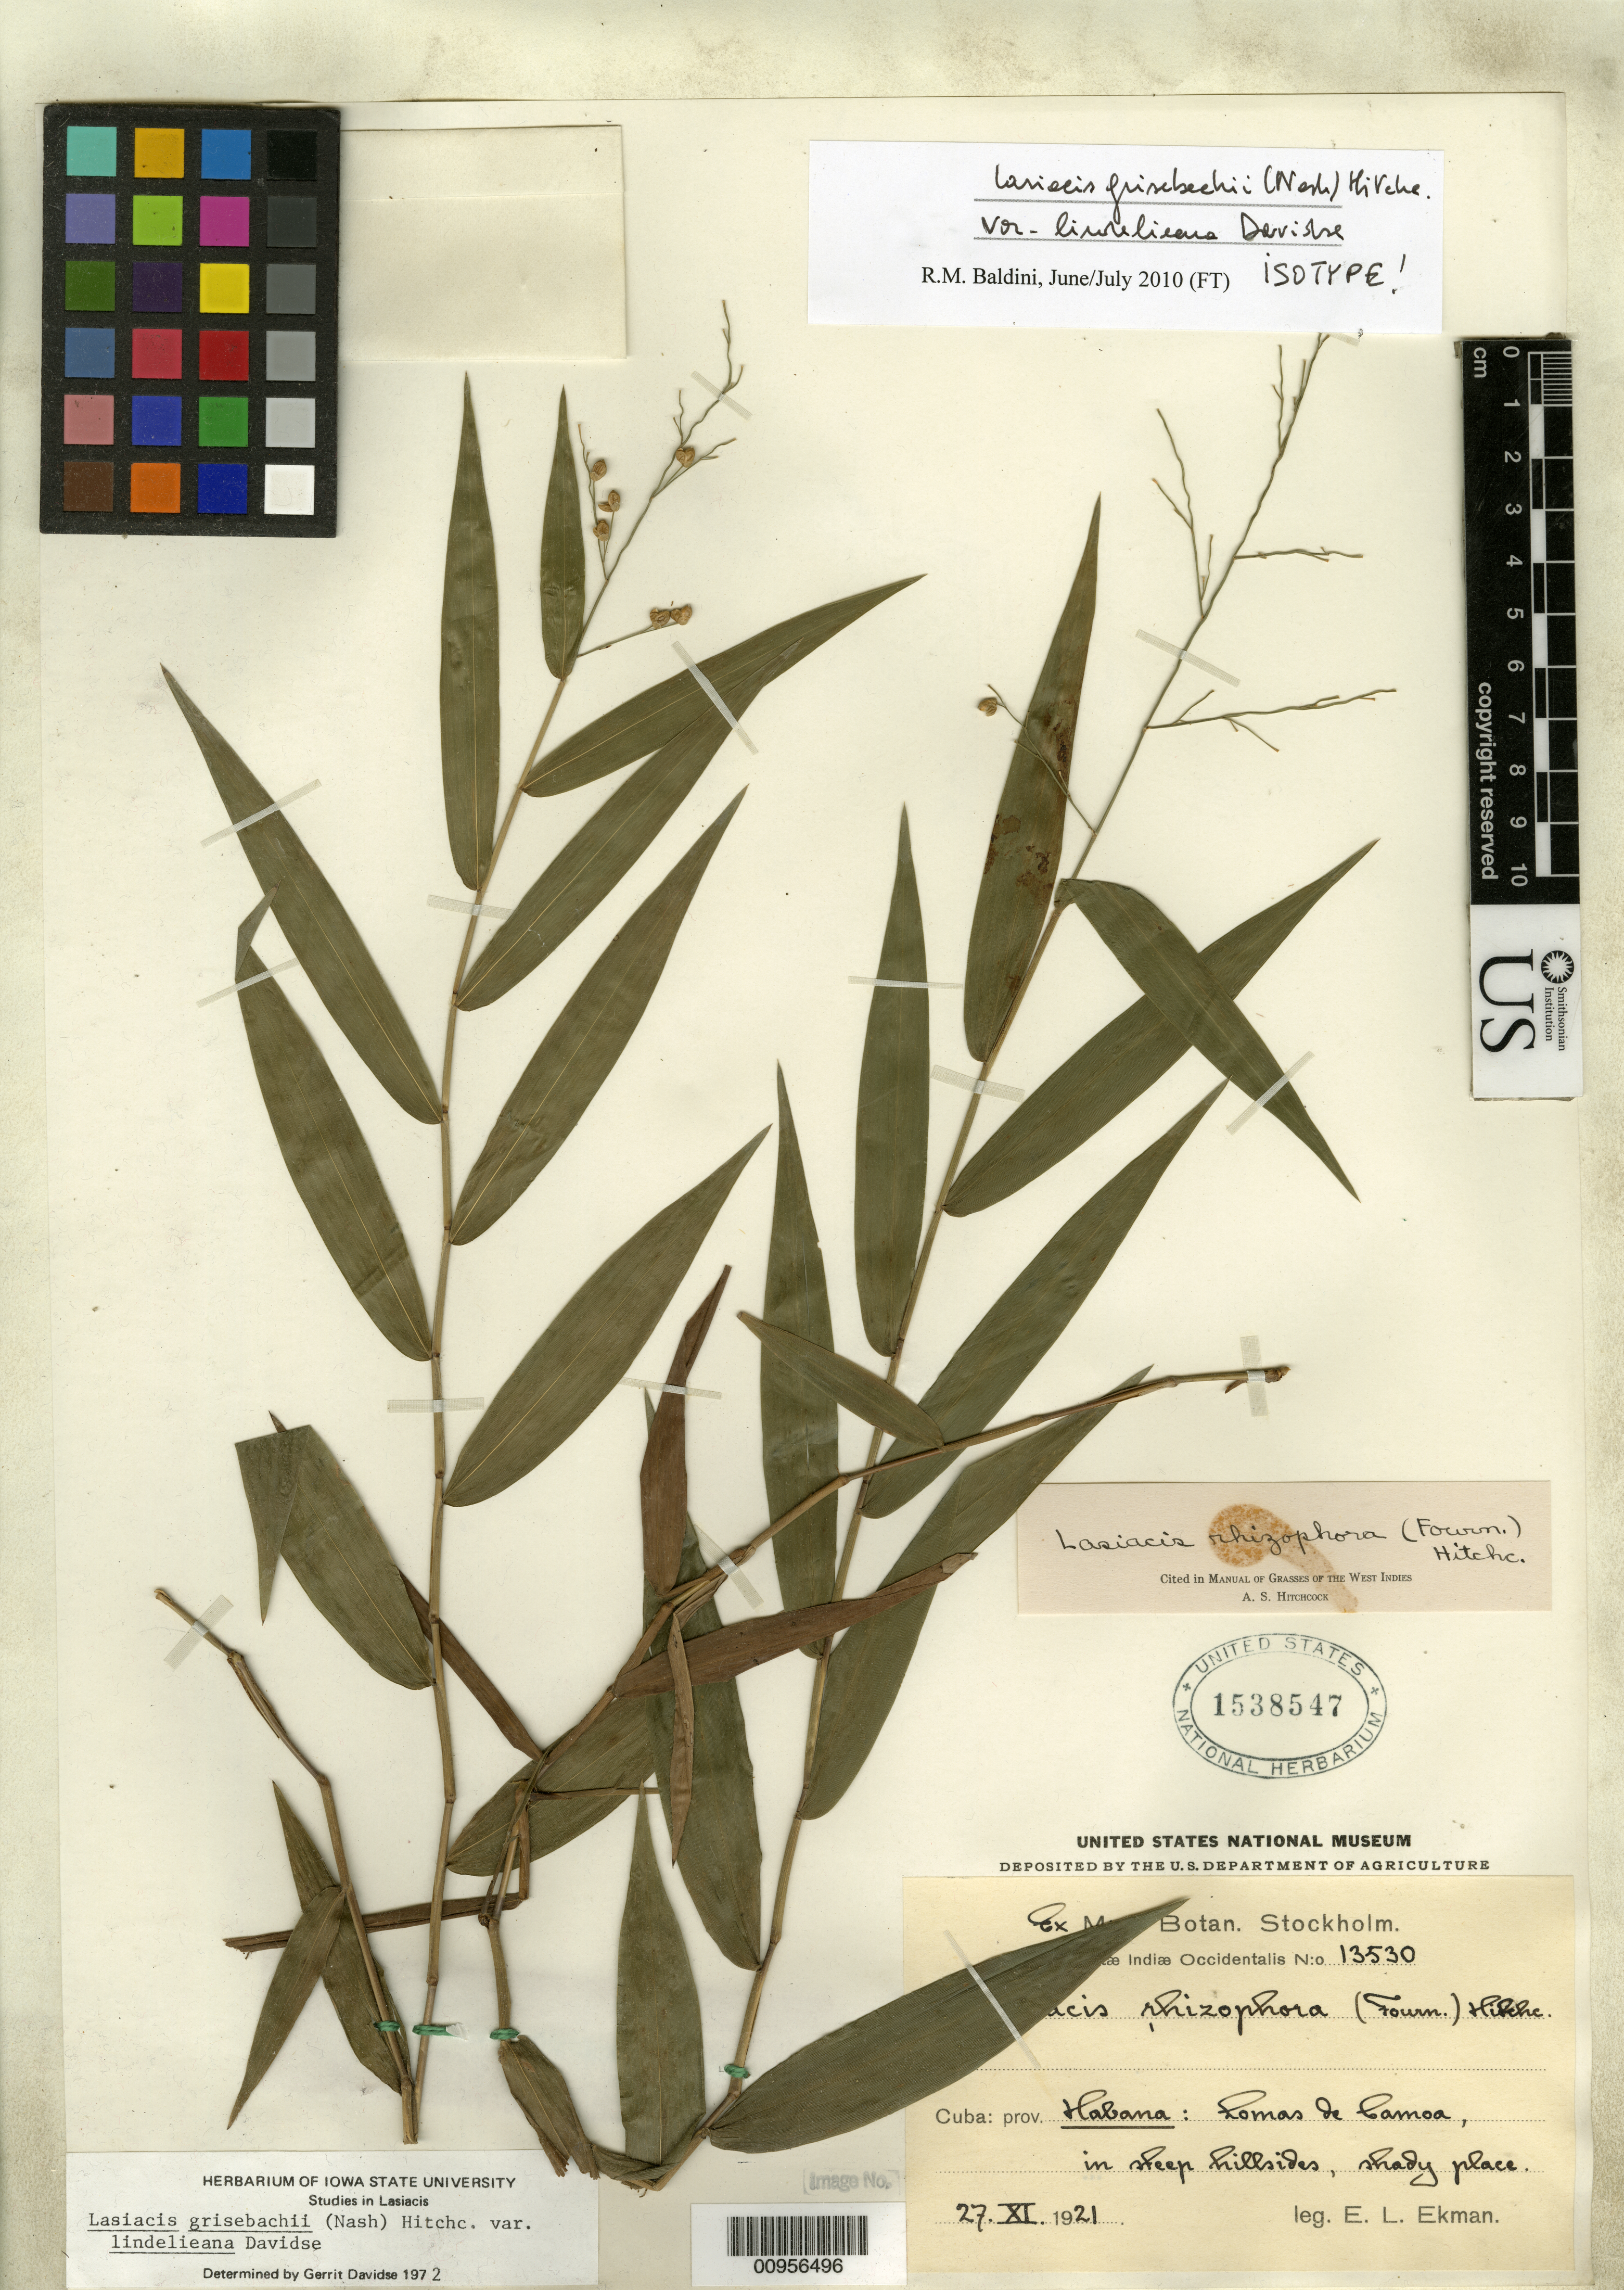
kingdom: Plantae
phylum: Tracheophyta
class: Liliopsida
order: Poales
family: Poaceae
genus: Lasiacis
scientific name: Lasiacis grisebachii var. lindelieana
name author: Davidse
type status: Isotype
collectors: E. L. Ekman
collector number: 13530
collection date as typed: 27 Nov 1921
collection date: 1921-11-27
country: Cuba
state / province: La Habana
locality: Prov. Habana, Lomas de Camoa.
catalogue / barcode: US 1538547